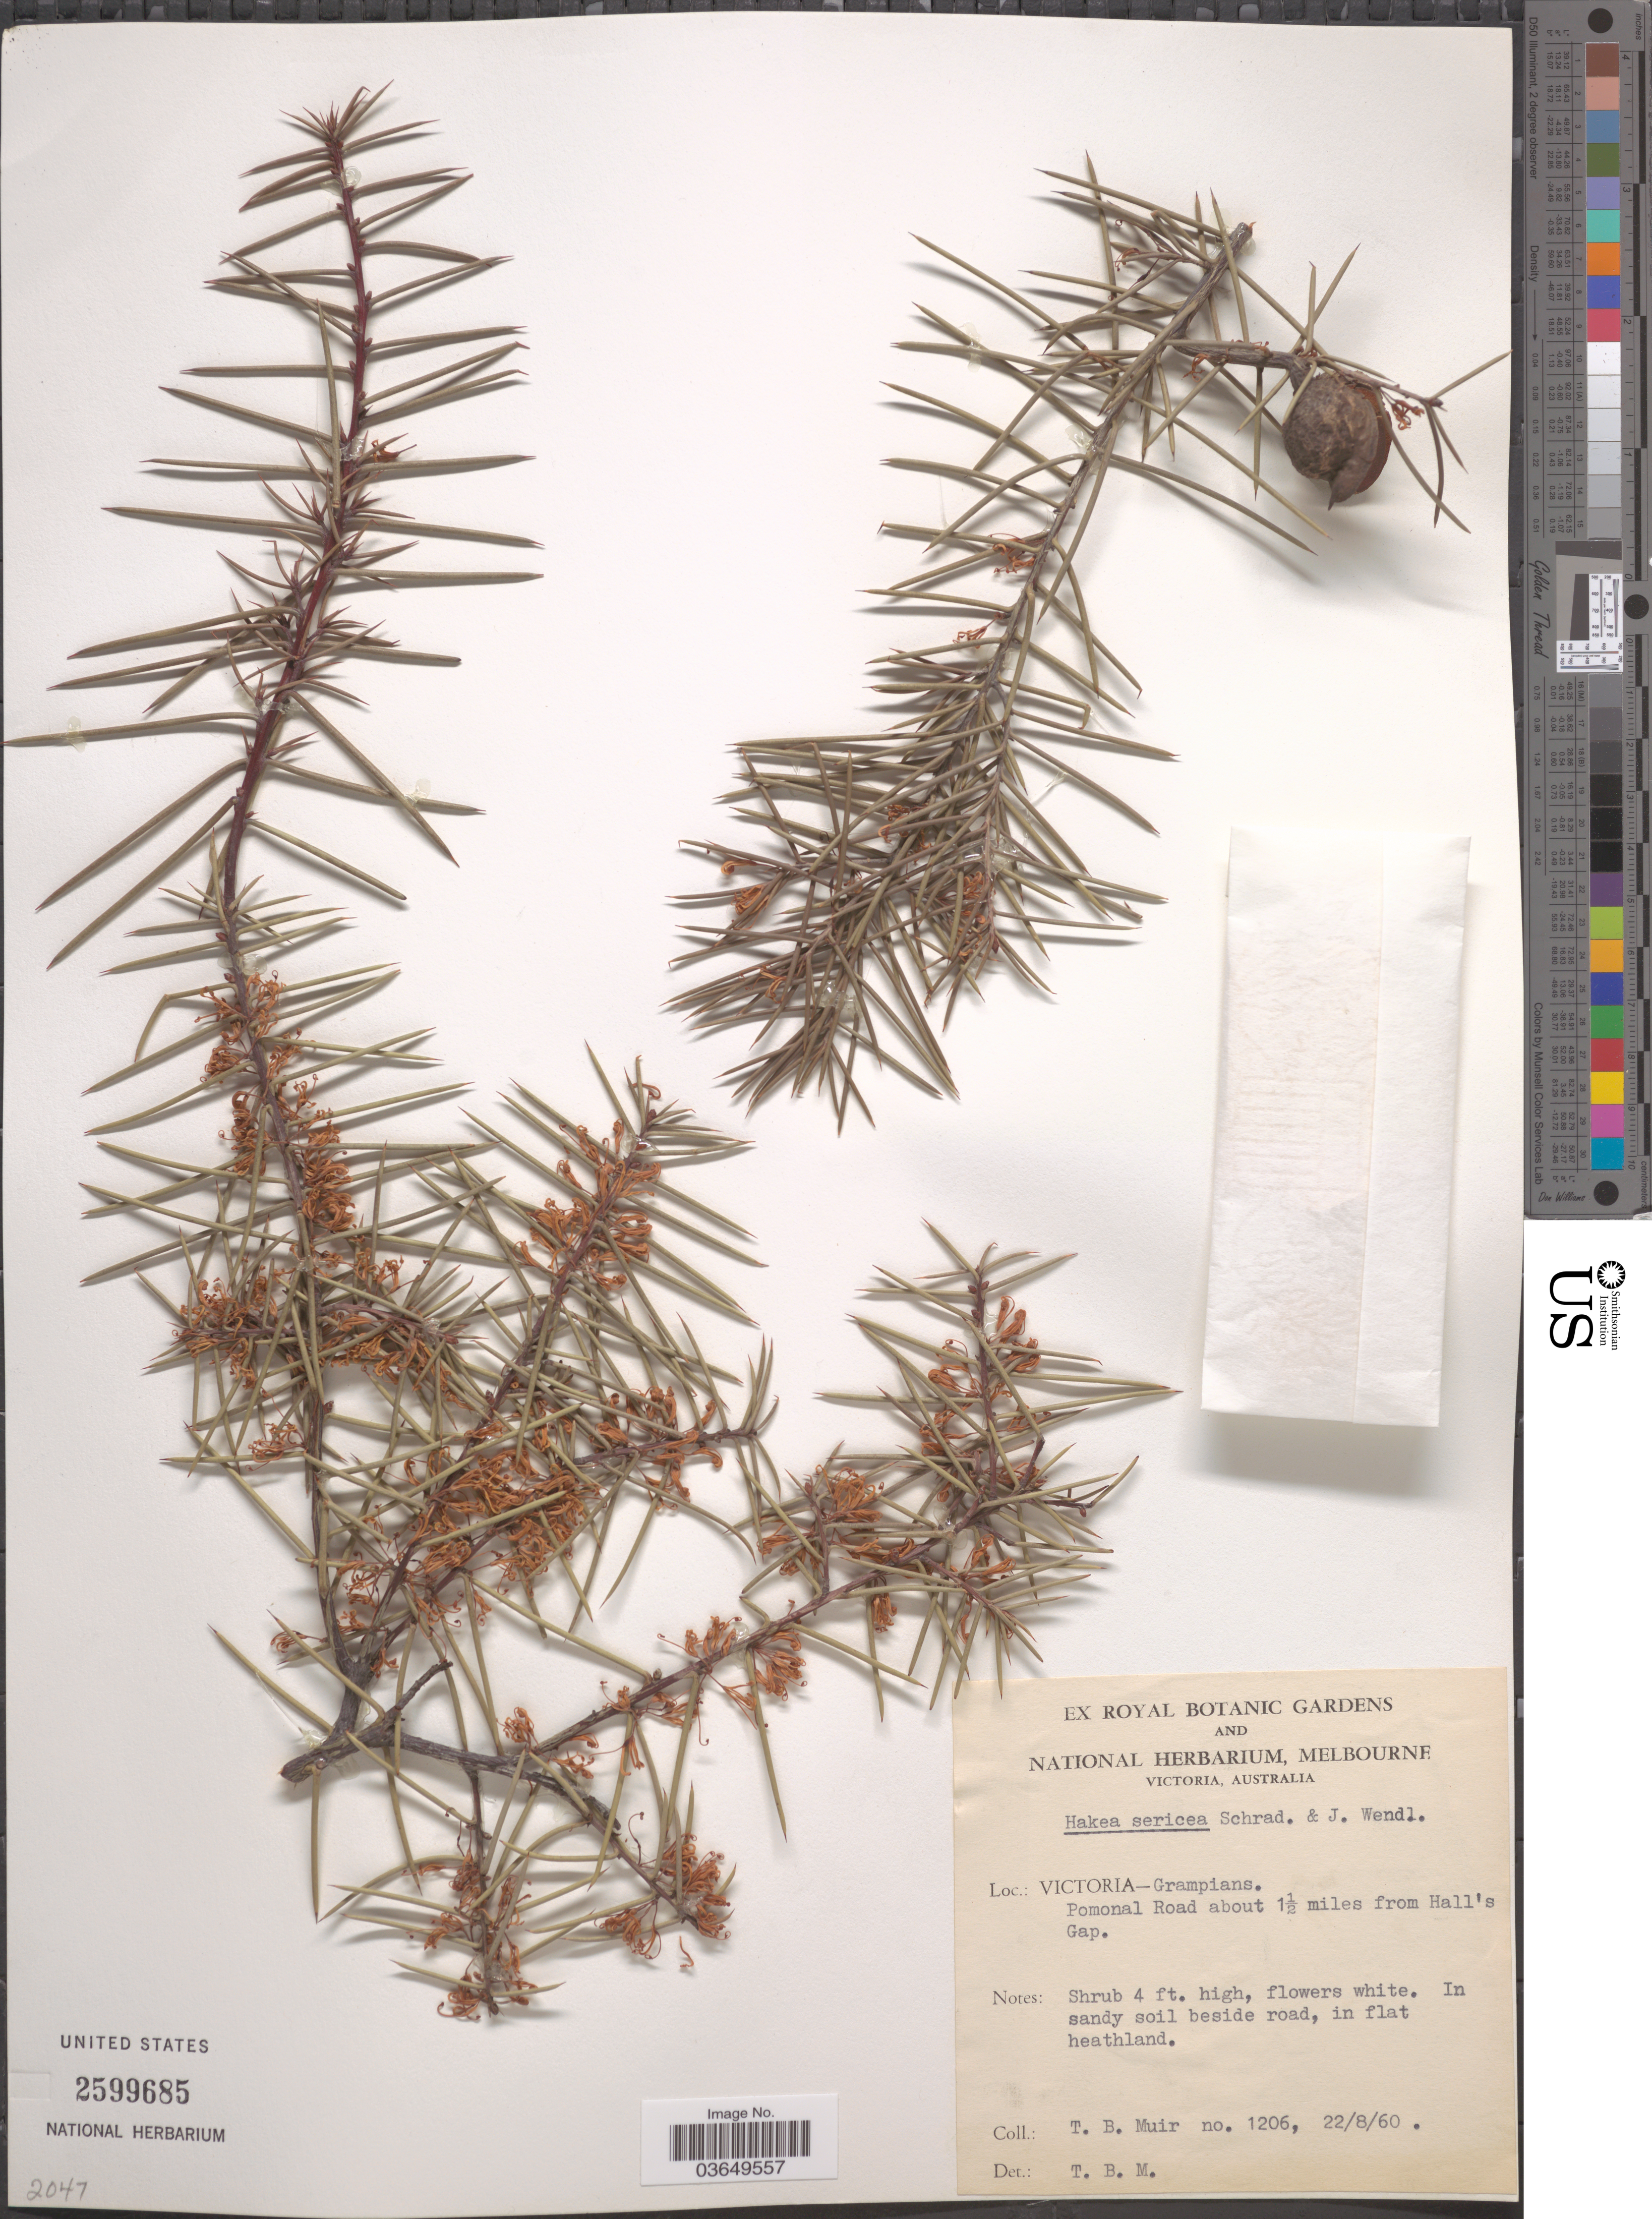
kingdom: Plantae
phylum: Tracheophyta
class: Magnoliopsida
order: Proteales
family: Proteaceae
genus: Hakea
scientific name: Hakea sericea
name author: Schrad. & J.C. Wendl.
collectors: T. Muir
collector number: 1206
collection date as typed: Transcribed d/m/y: 22/8/60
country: Australia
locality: Victoria - Grampians. Pomonal Road about 1½ miles from Hall's Gap.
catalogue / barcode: US 2599685